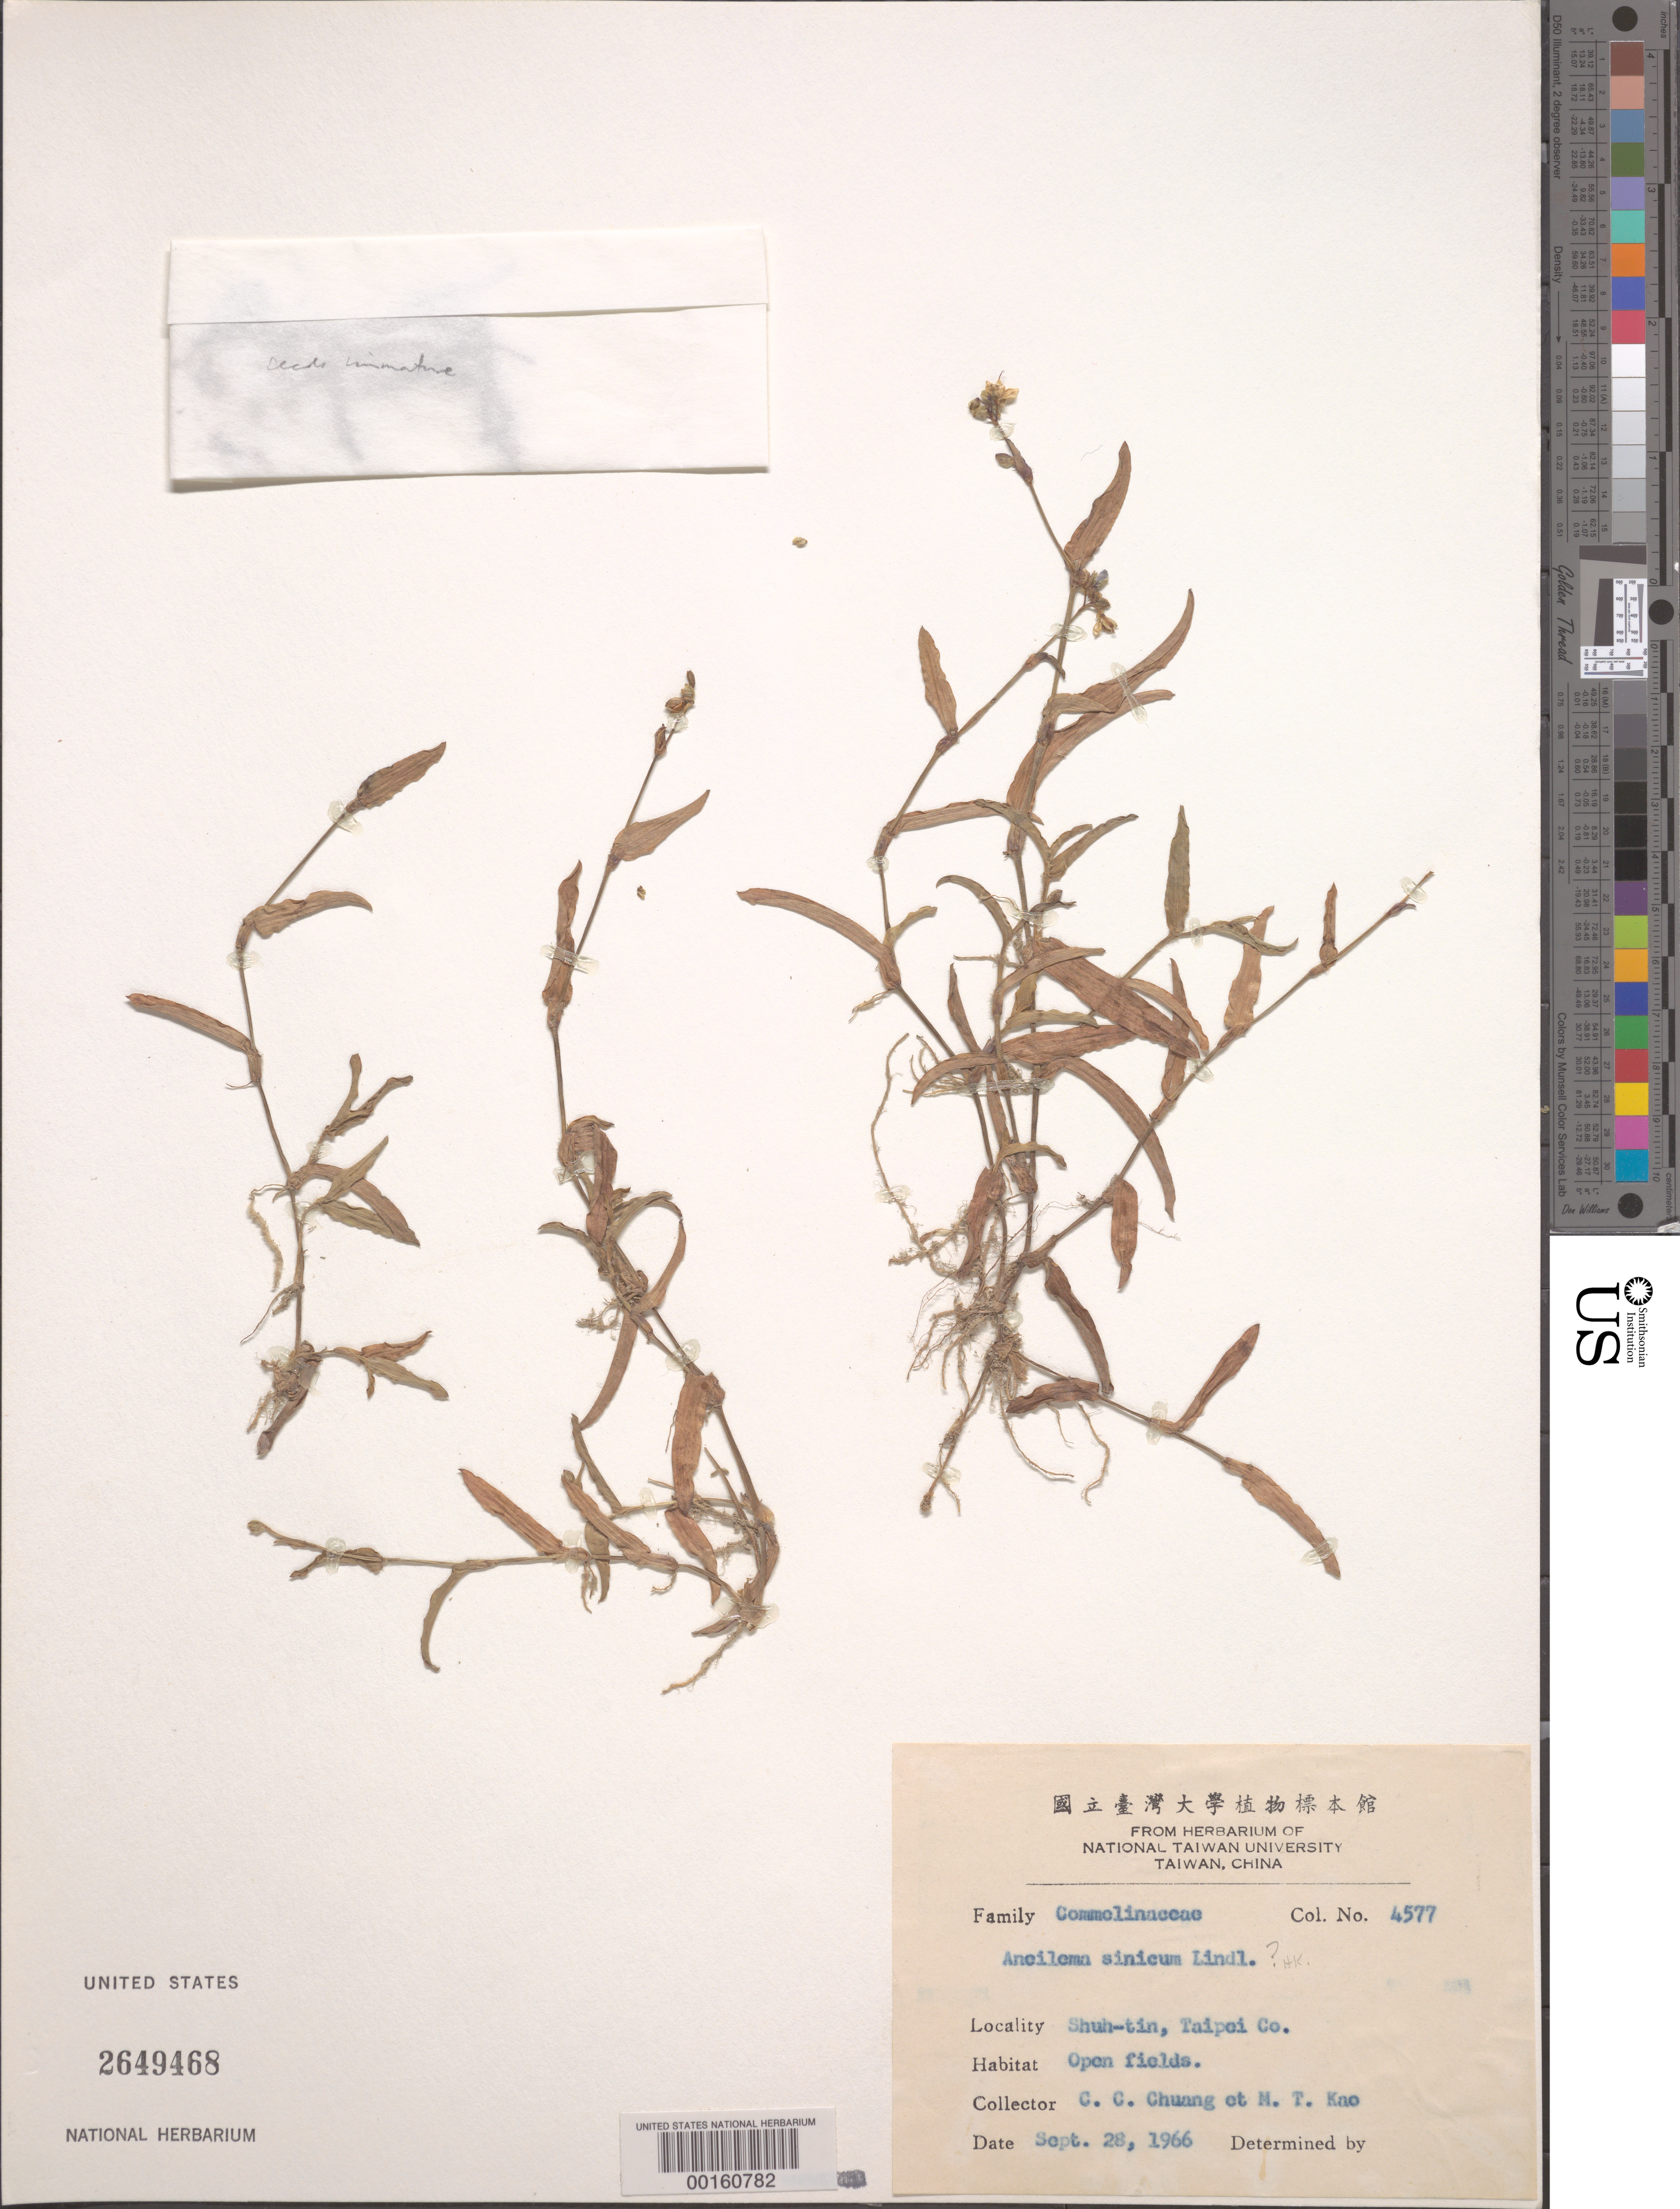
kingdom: Plantae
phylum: Tracheophyta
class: Liliopsida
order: Commelinales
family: Commelinaceae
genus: Murdannia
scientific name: Murdannia nudiflora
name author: (L.) Brenan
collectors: C. C. Chuang & M. T. Kao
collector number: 4577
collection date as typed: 28 Sep 1966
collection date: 1966-09-28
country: Taiwan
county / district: Tai Pei Prov.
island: Taiwan [Formosa]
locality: Shuh-tin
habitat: Open fields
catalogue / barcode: US 2649468